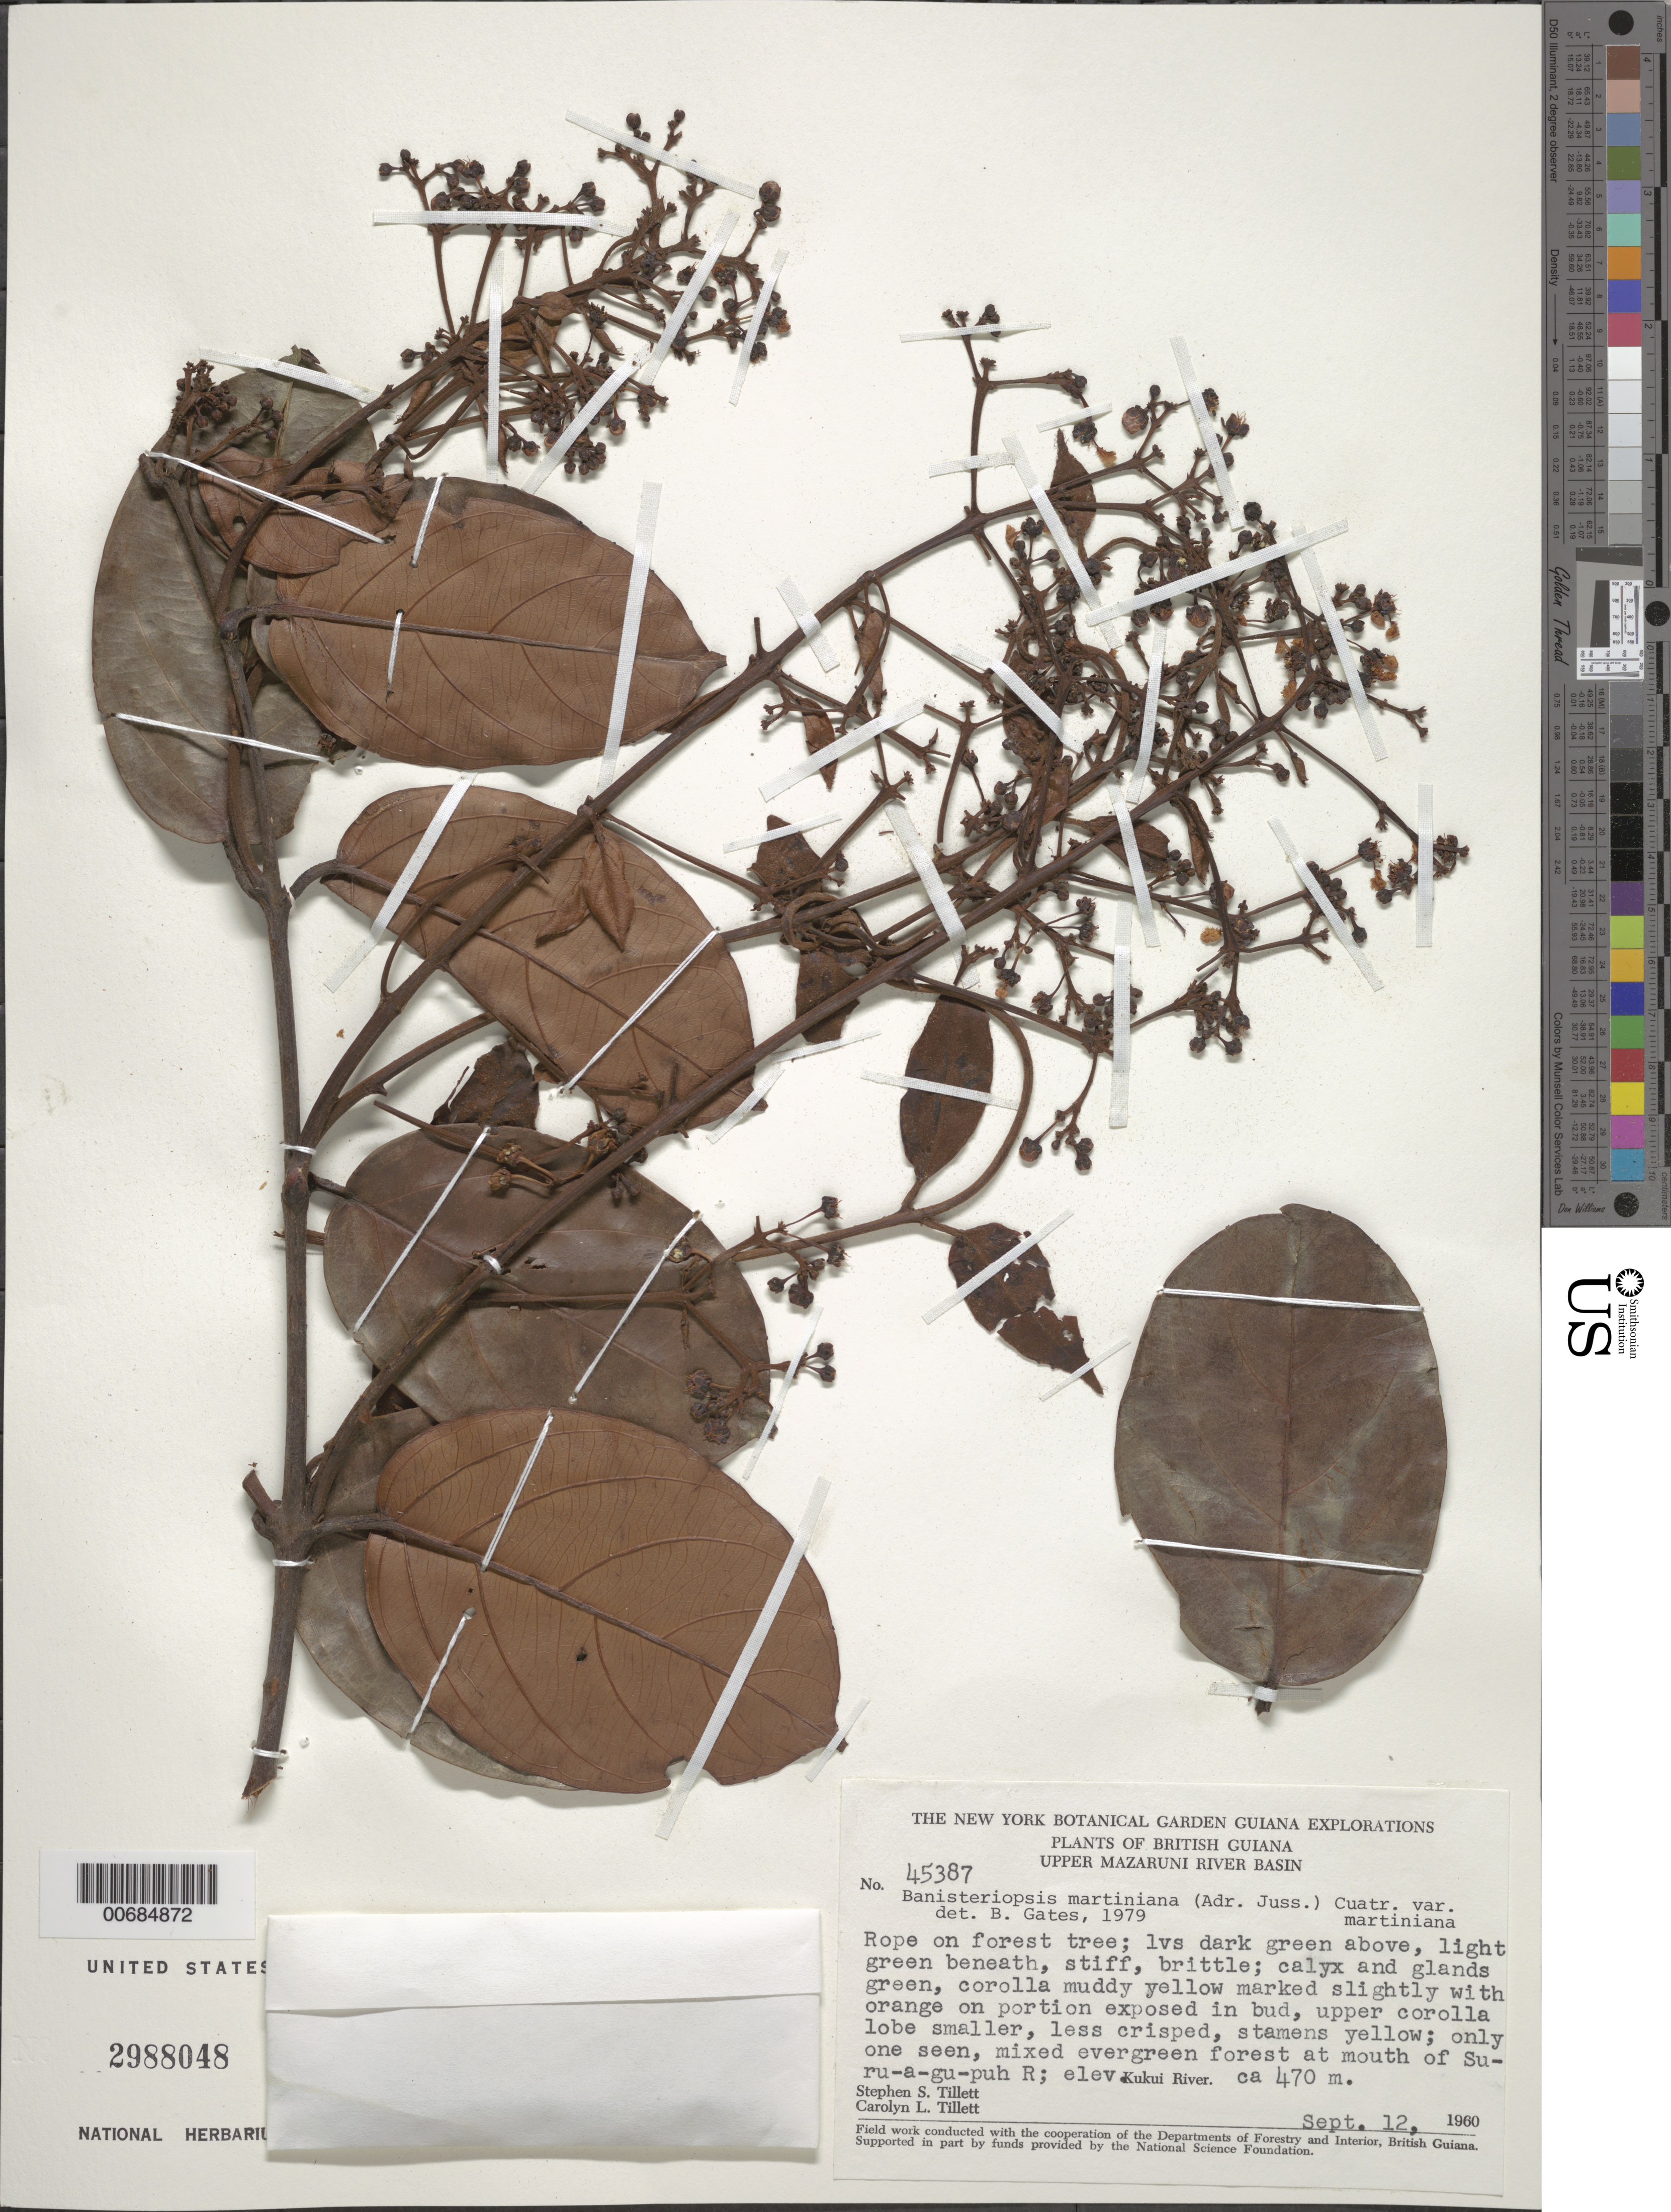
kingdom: Plantae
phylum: Tracheophyta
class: Magnoliopsida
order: Malpighiales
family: Malpighiaceae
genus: Banisteriopsis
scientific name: Banisteriopsis martiniana var. martiniana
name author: (A. Juss.) Cuatrec.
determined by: Gates, B.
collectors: S. S. Tillett, C. L. Tillett & R. Boyan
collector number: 45387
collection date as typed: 12-Sep-60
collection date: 1960-09-12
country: Guyana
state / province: Cuyuni-Mazaruni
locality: Kukui R., at mouth of Suru-a-gu-puh R.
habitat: Mixed evergreen forest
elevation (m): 470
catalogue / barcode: US 2988048